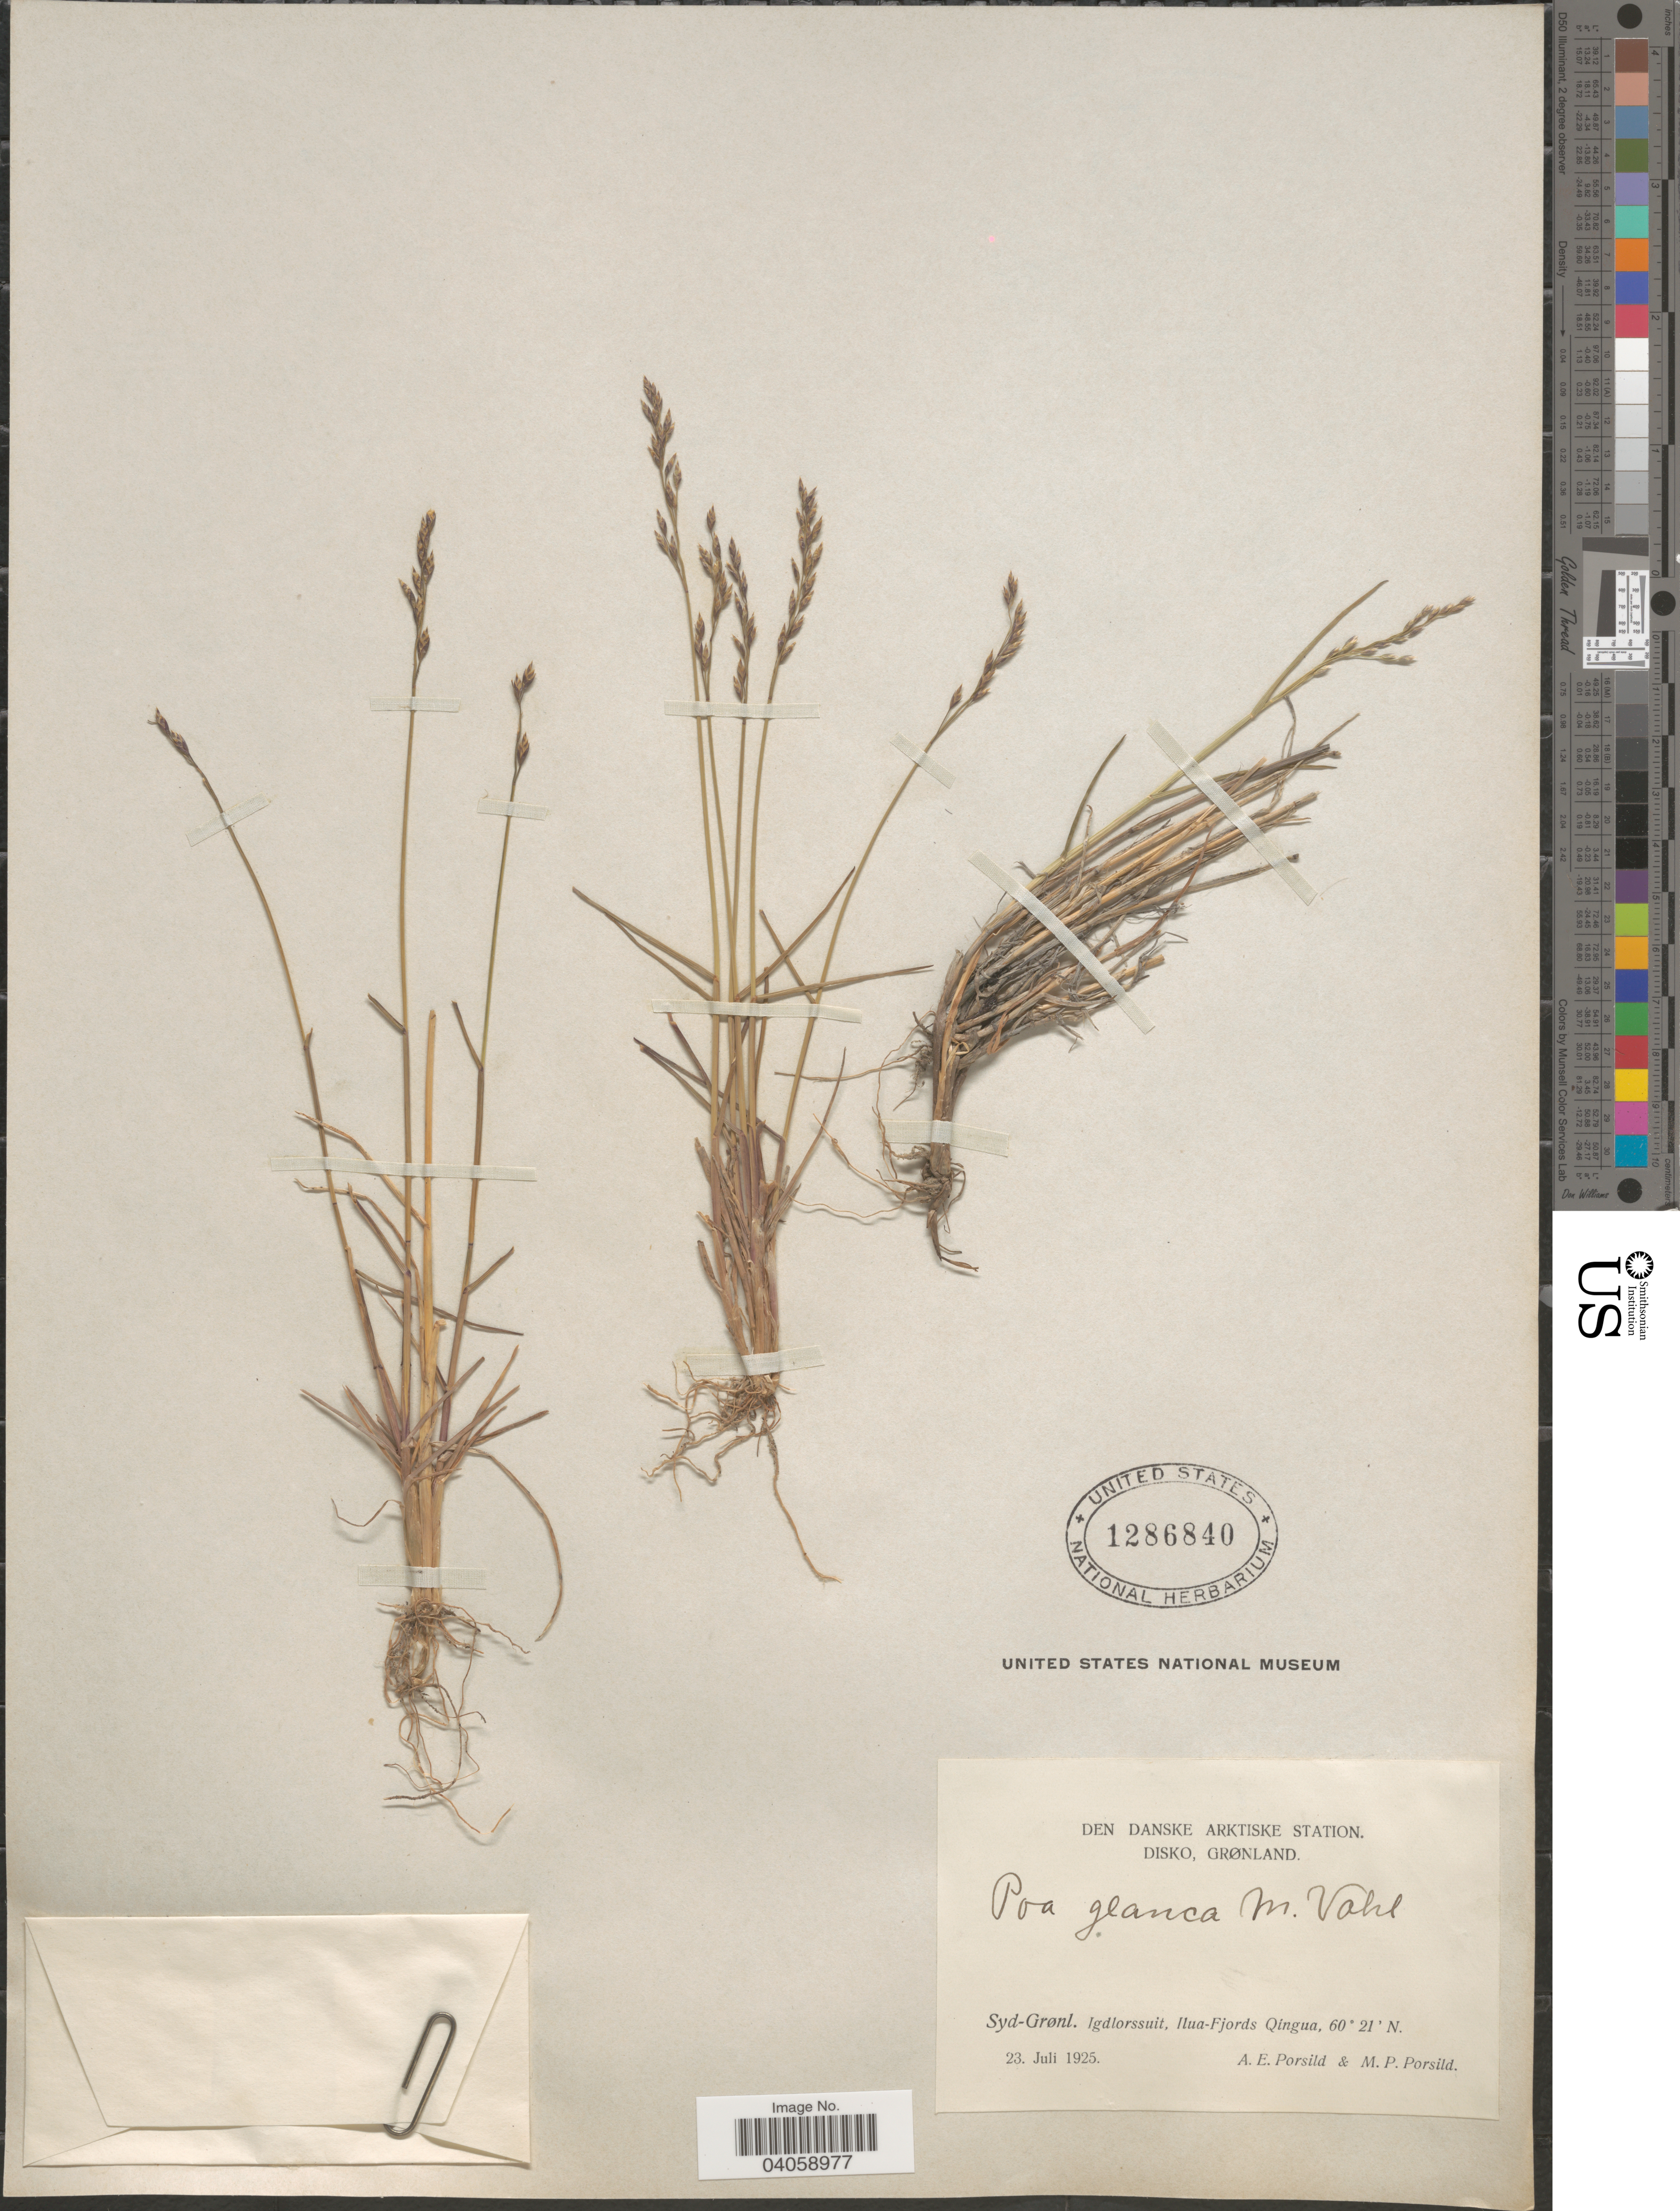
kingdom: Plantae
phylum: Tracheophyta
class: Liliopsida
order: Poales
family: Poaceae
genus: Poa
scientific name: Poa glauca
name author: Vahl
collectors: A. E. Porsild & M. P. Porsild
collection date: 1925-07-23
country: Greenland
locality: Den Danske Arktiske Station. Disko, Grønland. Syd-Grønl. Igdlorssuit, Ilua-Fjords Qíngua.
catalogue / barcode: US 1286840